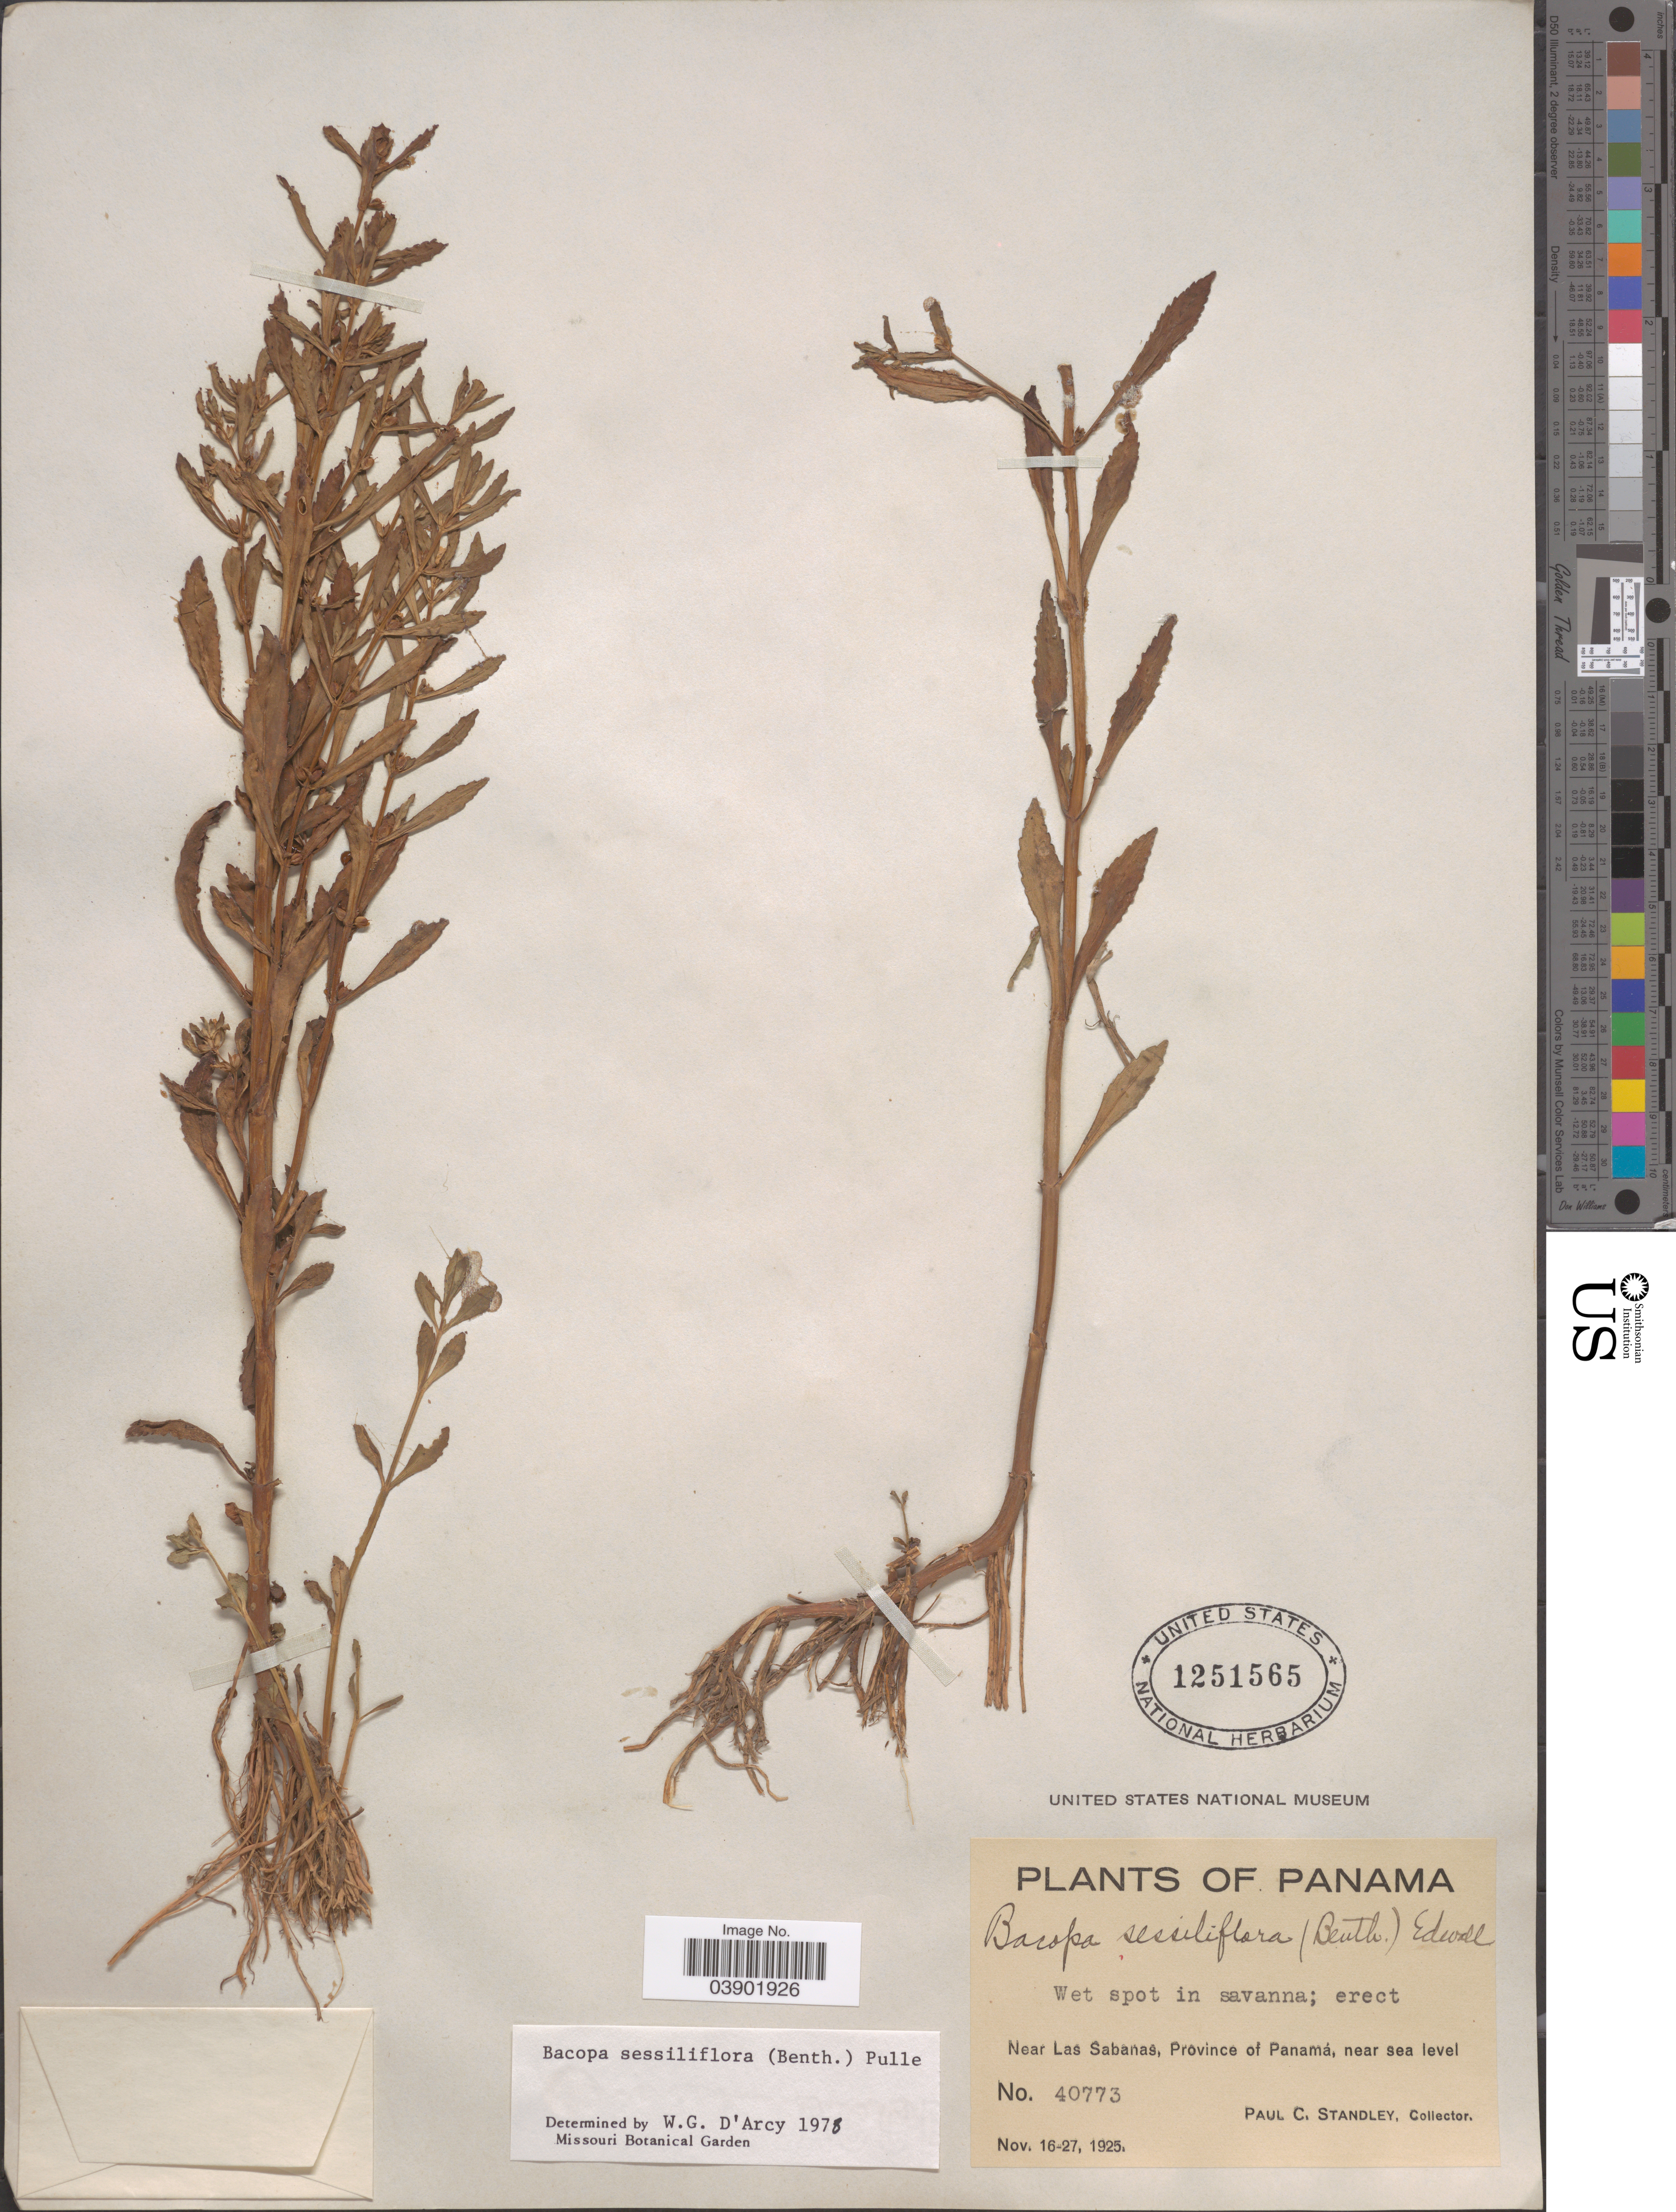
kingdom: Plantae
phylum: Tracheophyta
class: Magnoliopsida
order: Lamiales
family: Plantaginaceae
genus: Bacopa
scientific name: Bacopa sessiliflora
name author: (Benth.) Edwall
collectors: P. C. Standley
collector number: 40773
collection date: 1925-11-16/1925-11-27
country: Panama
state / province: Panamá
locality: Near Las Sabanas.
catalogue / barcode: US 1251565